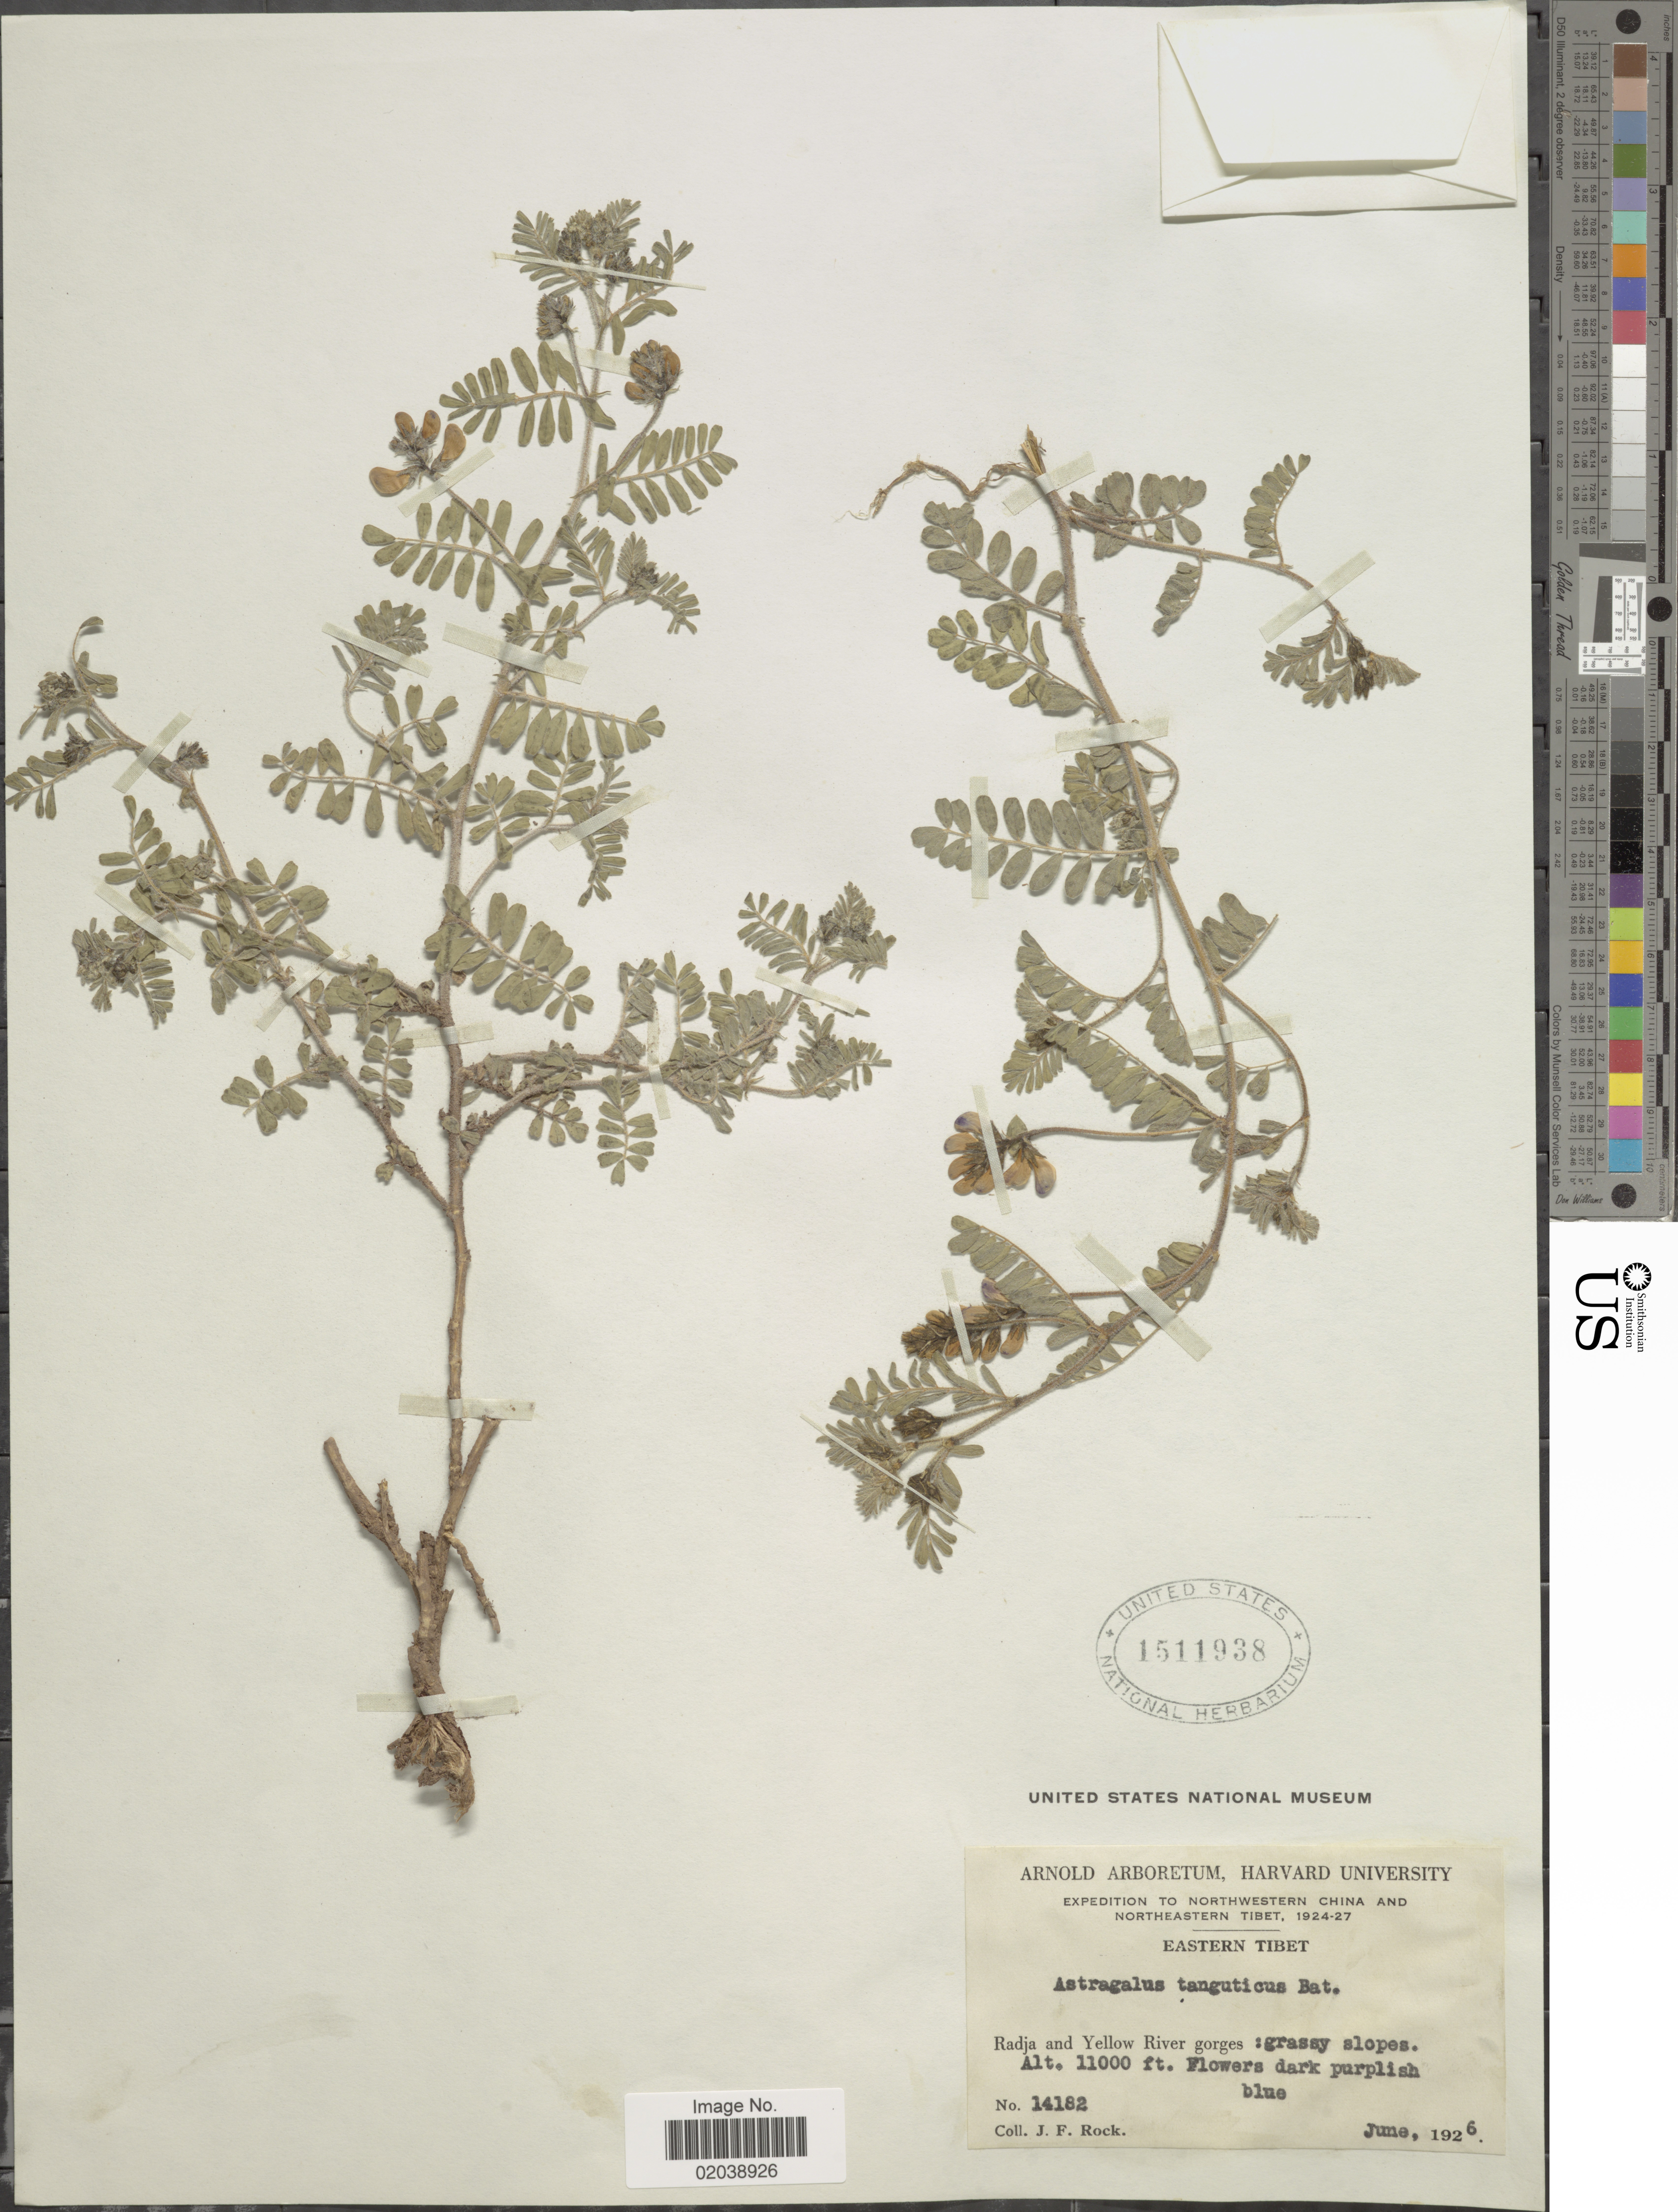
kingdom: Plantae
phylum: Tracheophyta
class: Magnoliopsida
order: Fabales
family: Fabaceae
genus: Astragalus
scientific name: Astragalus tanguticus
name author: Batalin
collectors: J. Rock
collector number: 14182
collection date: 1926-06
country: China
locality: Northwestern China and Northeastern Tibet, Radja and Yellow River gorges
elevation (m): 3353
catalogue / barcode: US 1511938